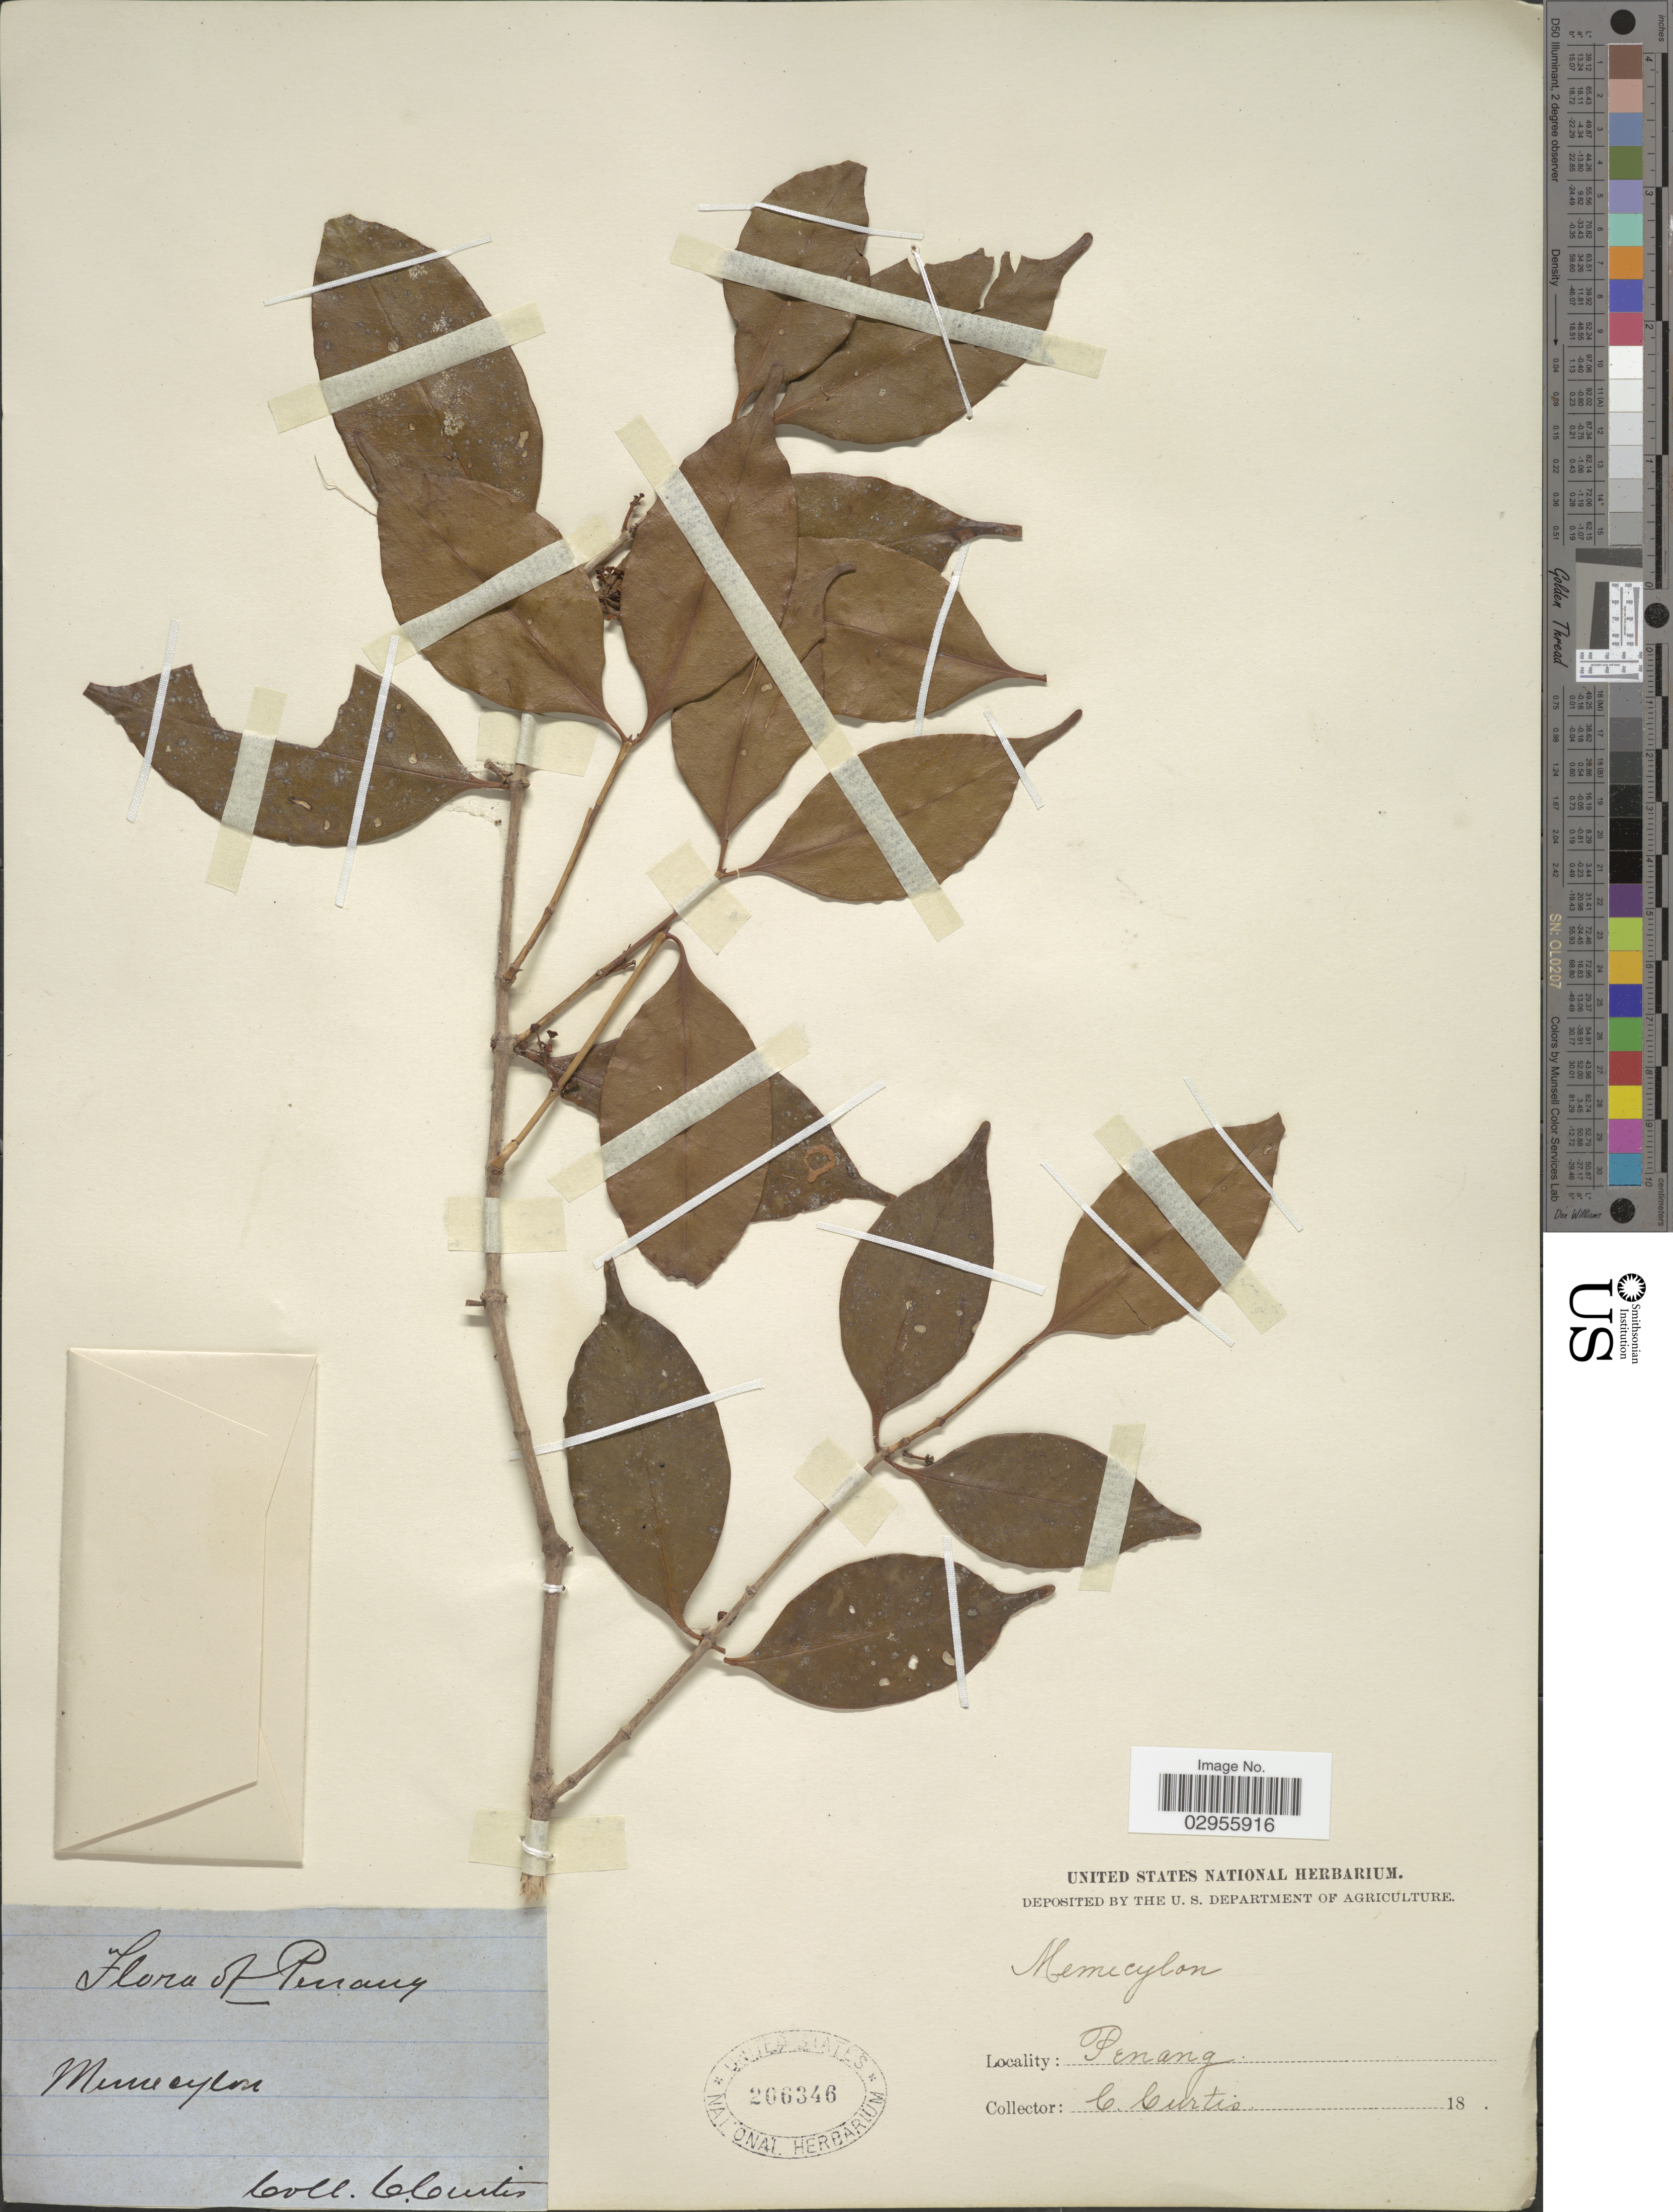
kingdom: Plantae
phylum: Tracheophyta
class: Magnoliopsida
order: Myrtales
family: Melastomataceae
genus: Memecylon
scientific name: Memecylon sp.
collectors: C. Curtis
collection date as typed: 18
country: Malaysia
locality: Penang.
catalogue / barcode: US 206346